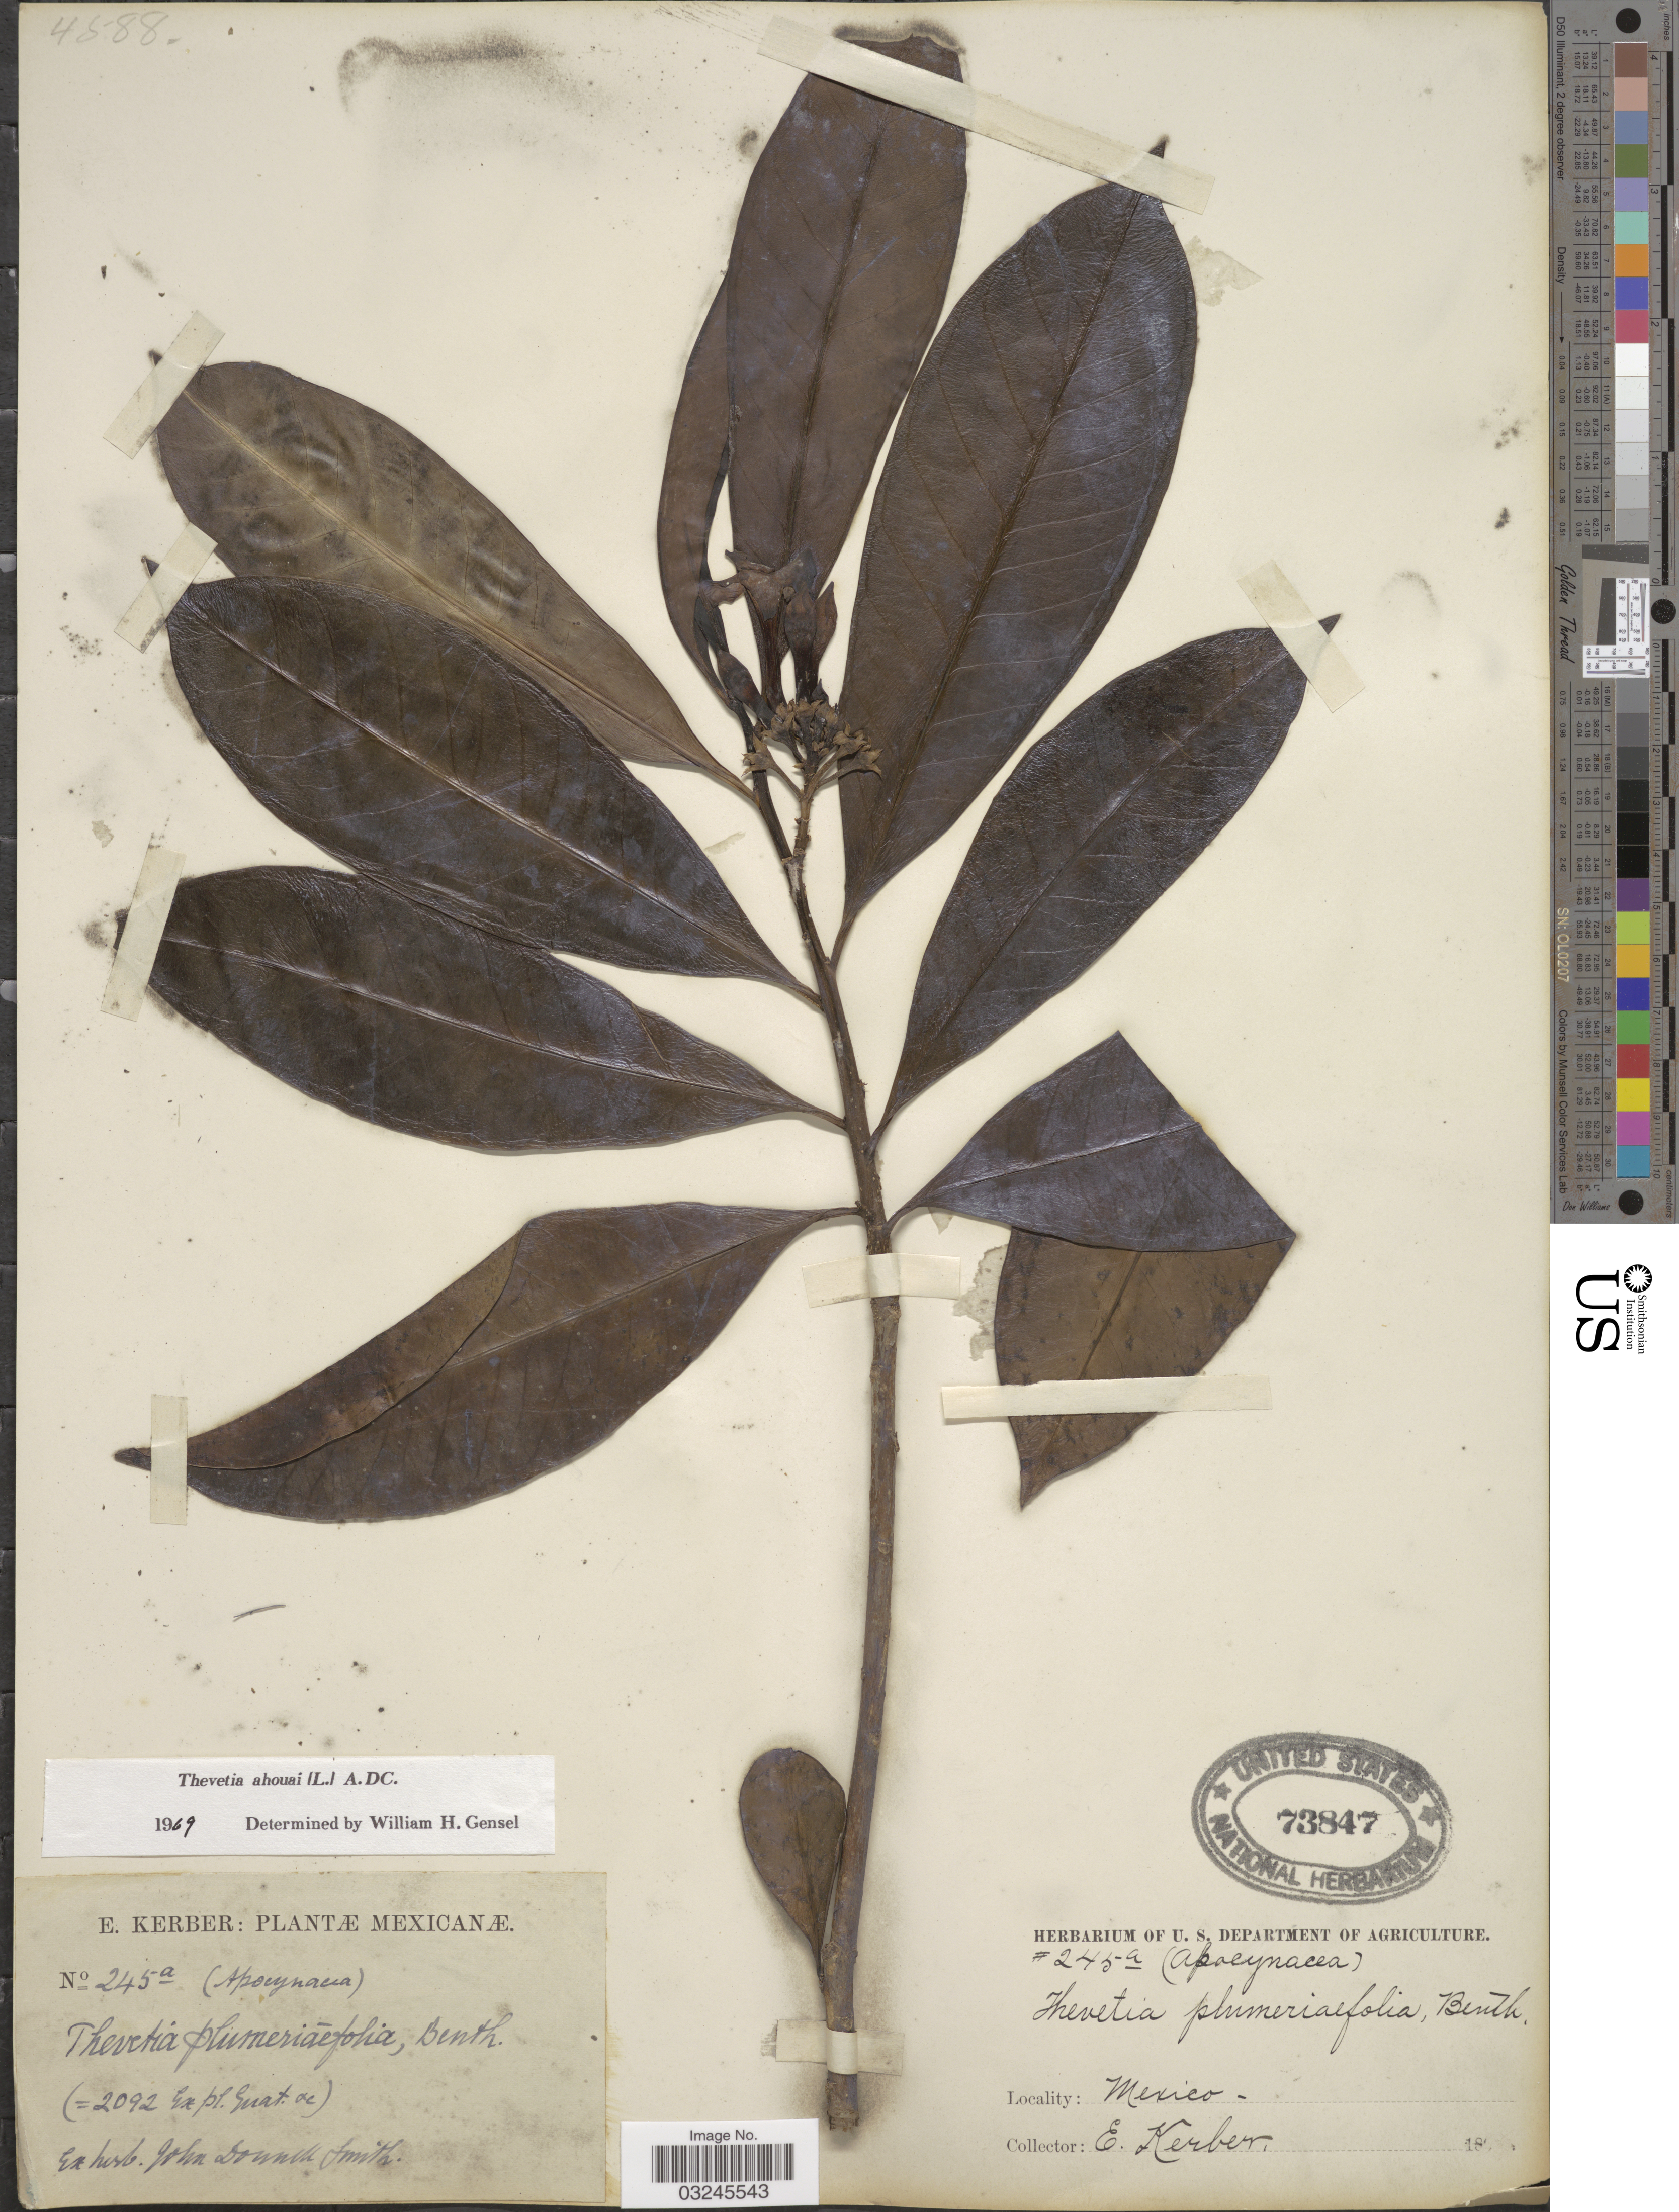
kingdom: Plantae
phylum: Tracheophyta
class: Magnoliopsida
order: Gentianales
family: Apocynaceae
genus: Thevetia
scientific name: Thevetia ahouai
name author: (L.) A. DC.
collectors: E. Kerber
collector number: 245a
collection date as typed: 18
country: Mexico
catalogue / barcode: US 73847